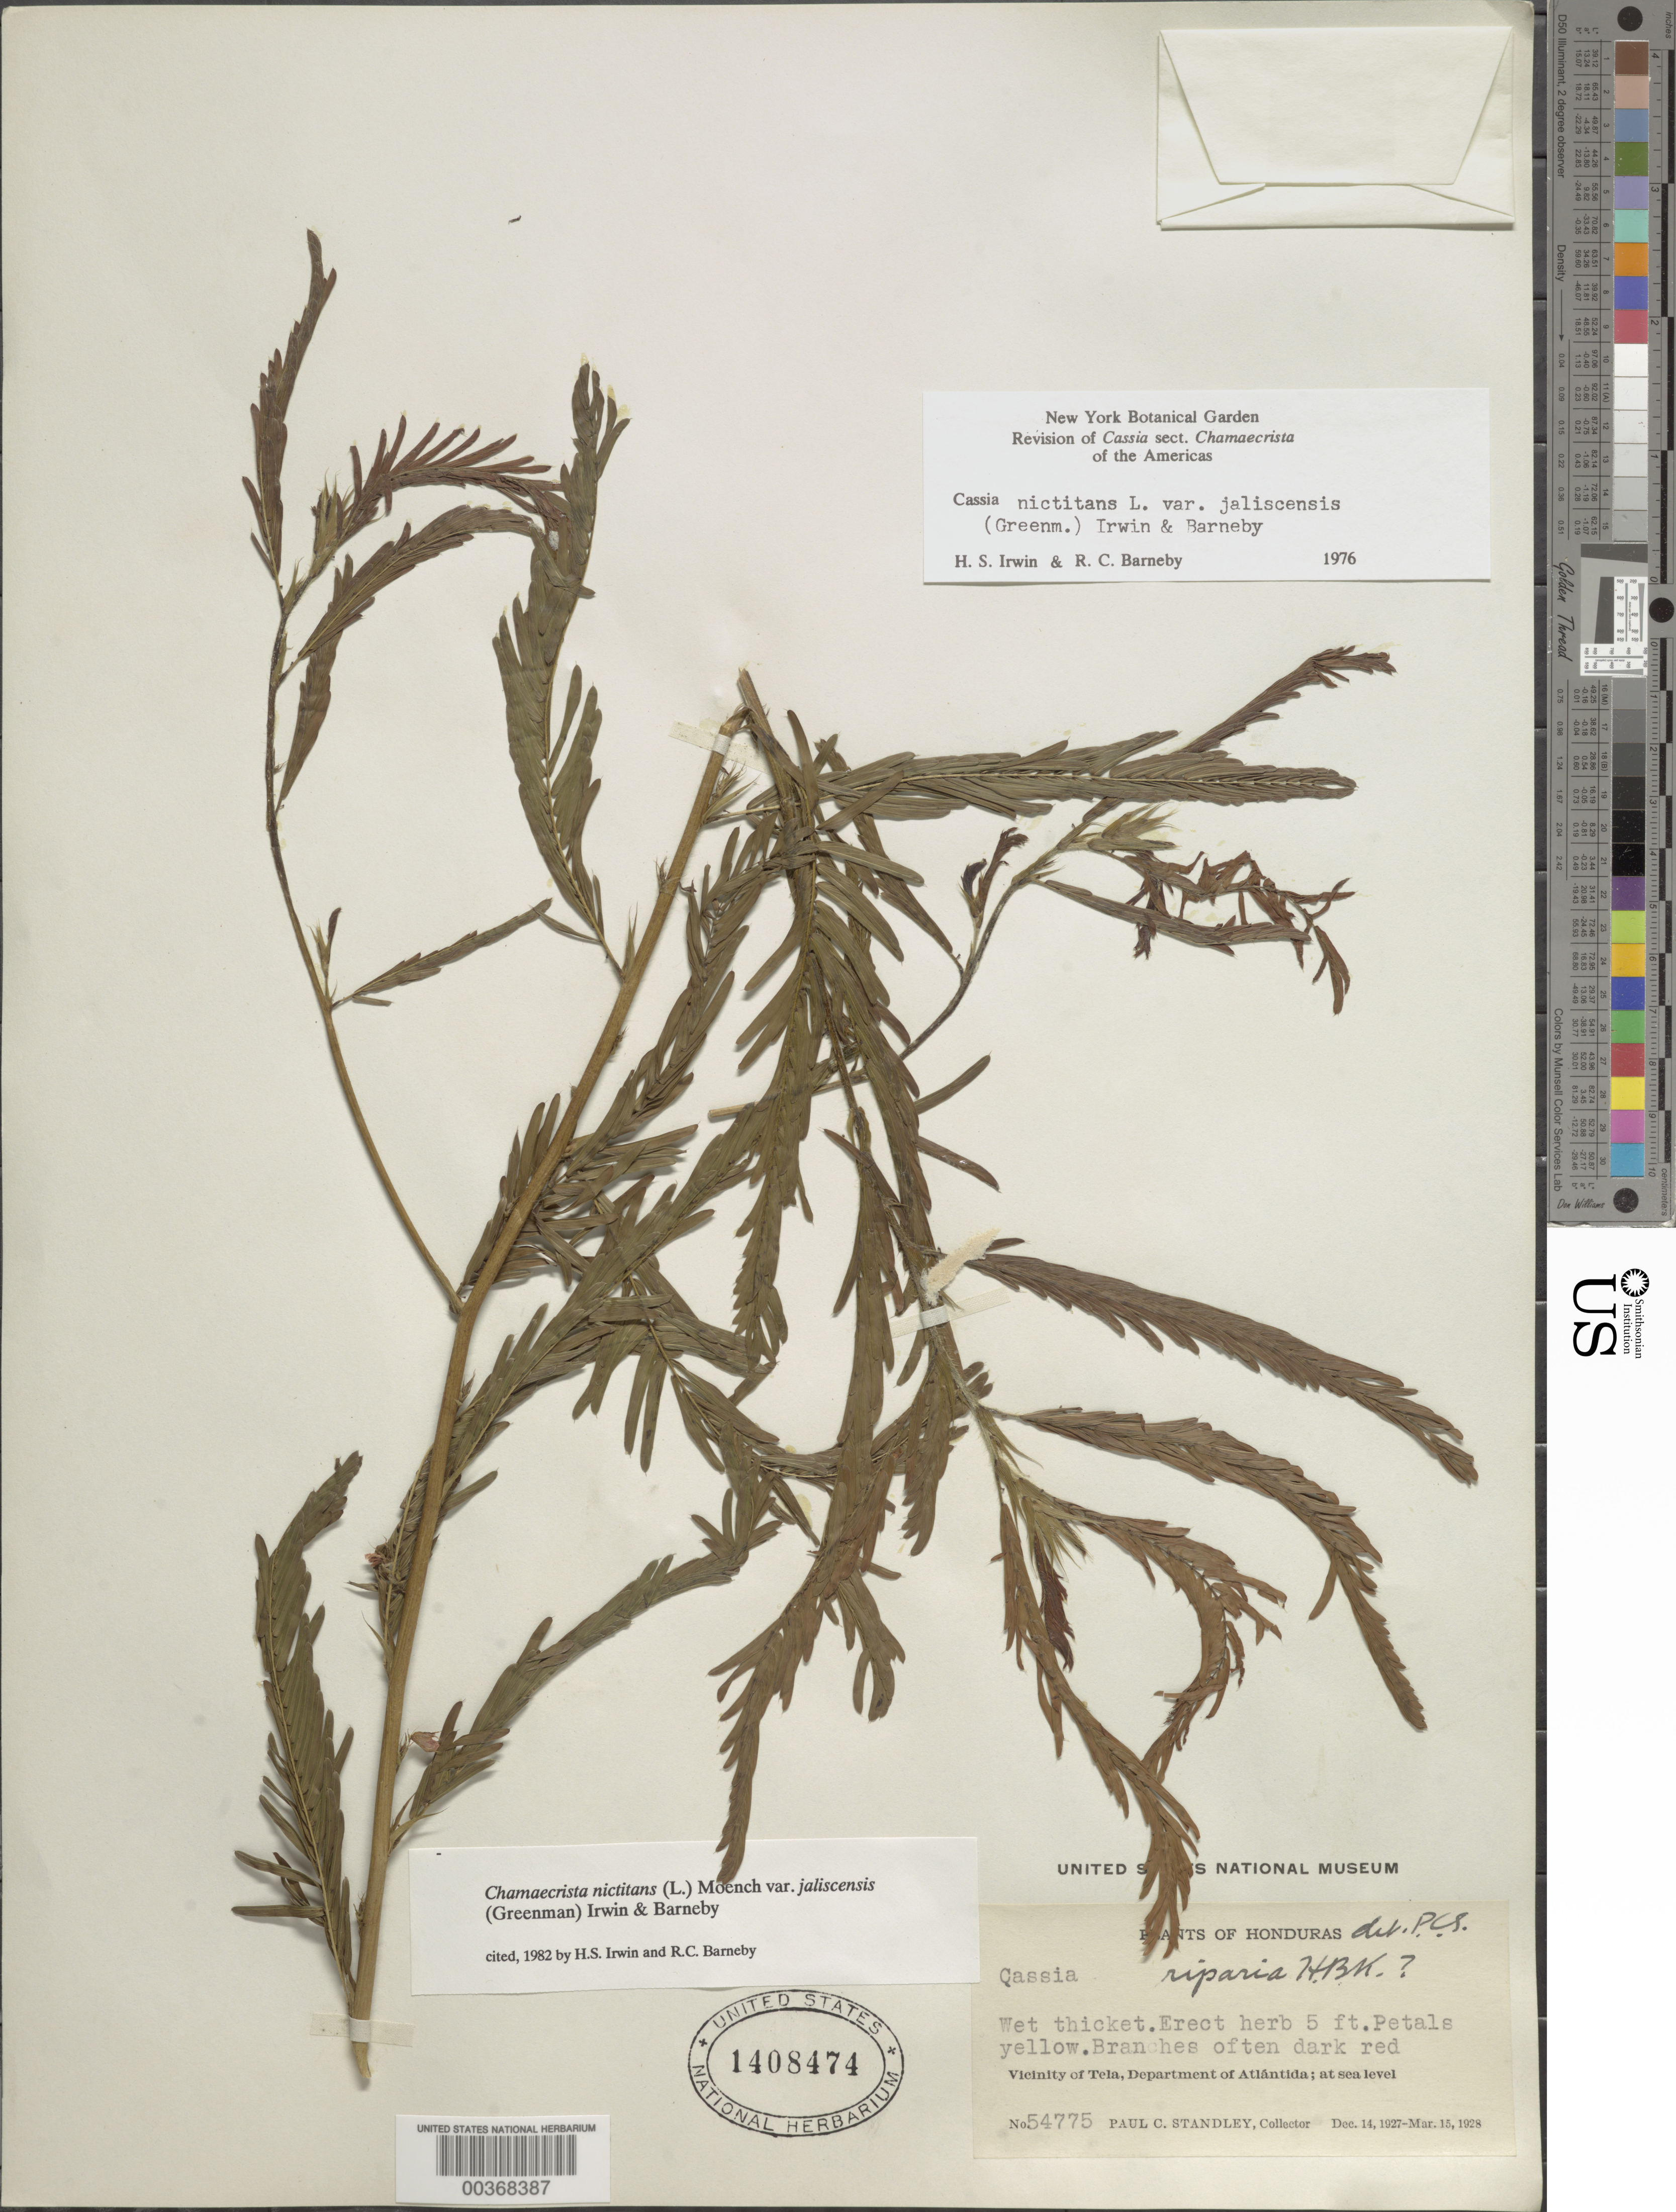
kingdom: Plantae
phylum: Tracheophyta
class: Magnoliopsida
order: Fabales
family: Fabaceae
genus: Chamaecrista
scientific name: Chamaecrista nictitans var. jaliscensis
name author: (Greenm.) H.S. Irwin & Barneby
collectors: P. C. Standley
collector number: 54775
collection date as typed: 14 Dec 1927 to 15 Mar 1927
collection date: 1927-03-15/1927-12-14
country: Honduras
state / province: Atlántida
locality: Vicinity of Tela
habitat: Wet thicket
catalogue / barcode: US 1408474